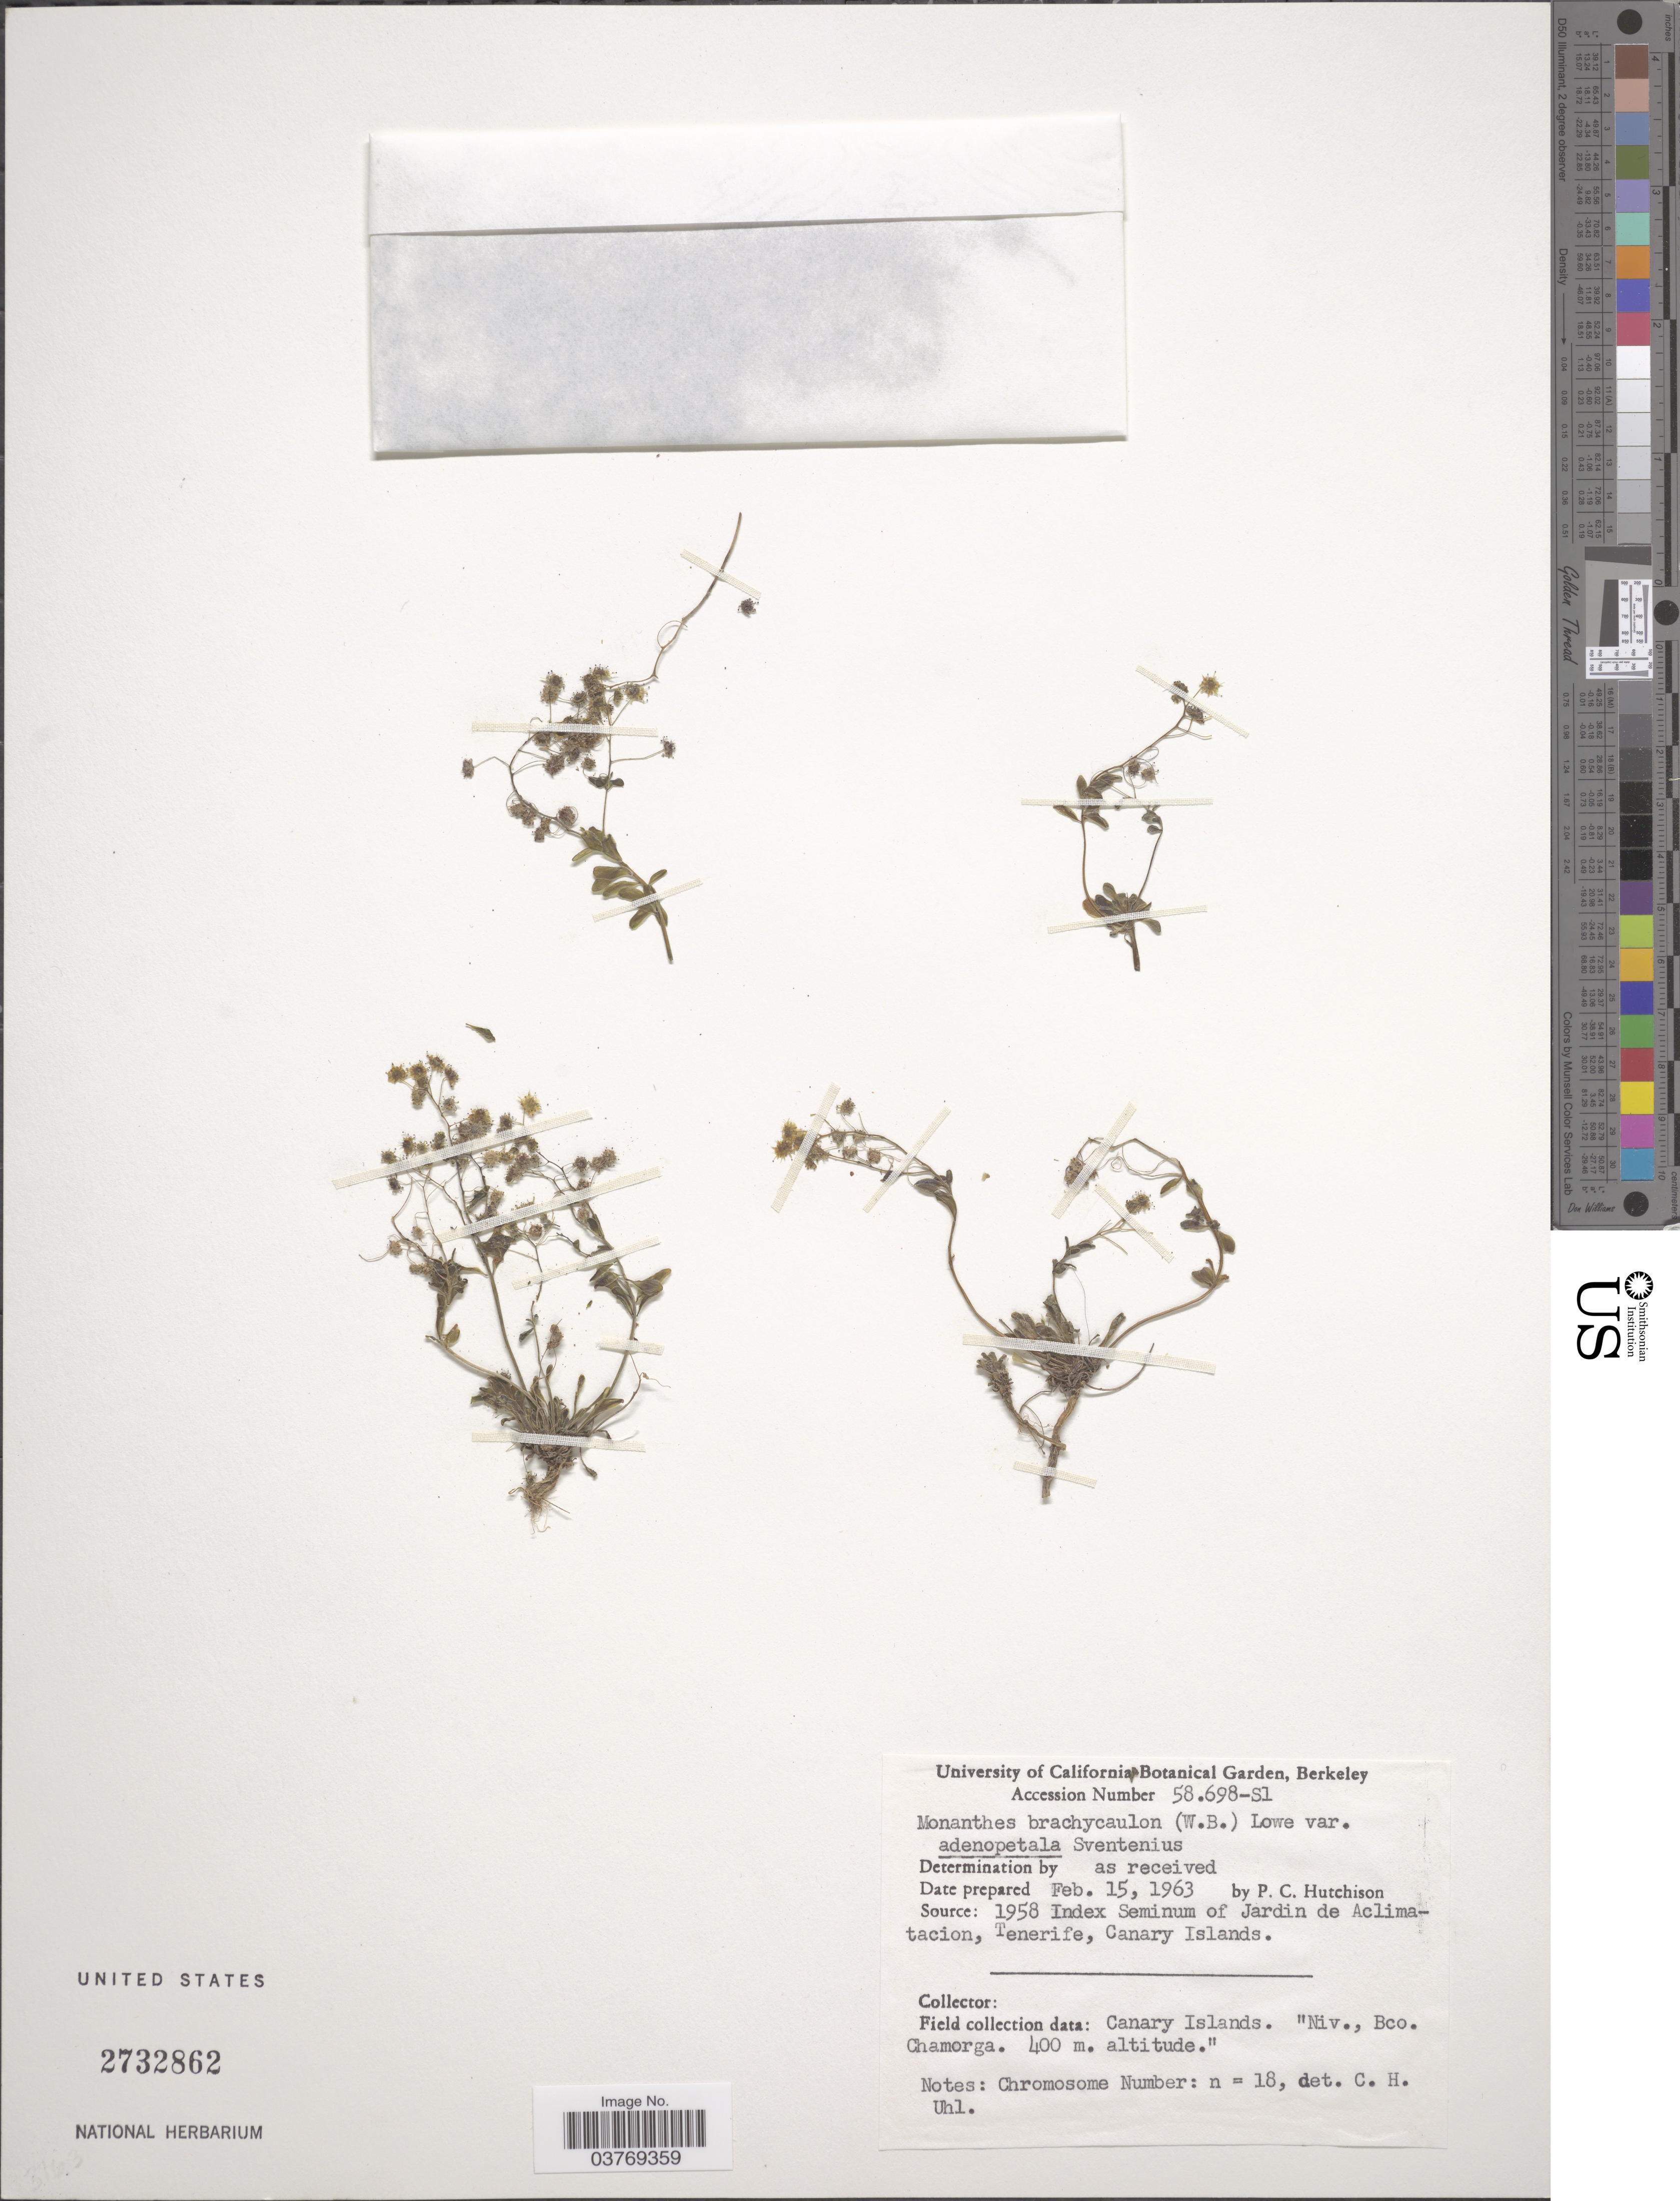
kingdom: Plantae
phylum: Tracheophyta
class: Magnoliopsida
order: Saxifragales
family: Crassulaceae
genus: Monanthes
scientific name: Monanthes brachycaulos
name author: (Webb & Berthel.) Lowe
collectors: P. C. Hutchison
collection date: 1963-02-15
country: United States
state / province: California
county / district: Alameda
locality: University of California Botanical Garden, Berkeley.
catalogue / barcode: US 2732862